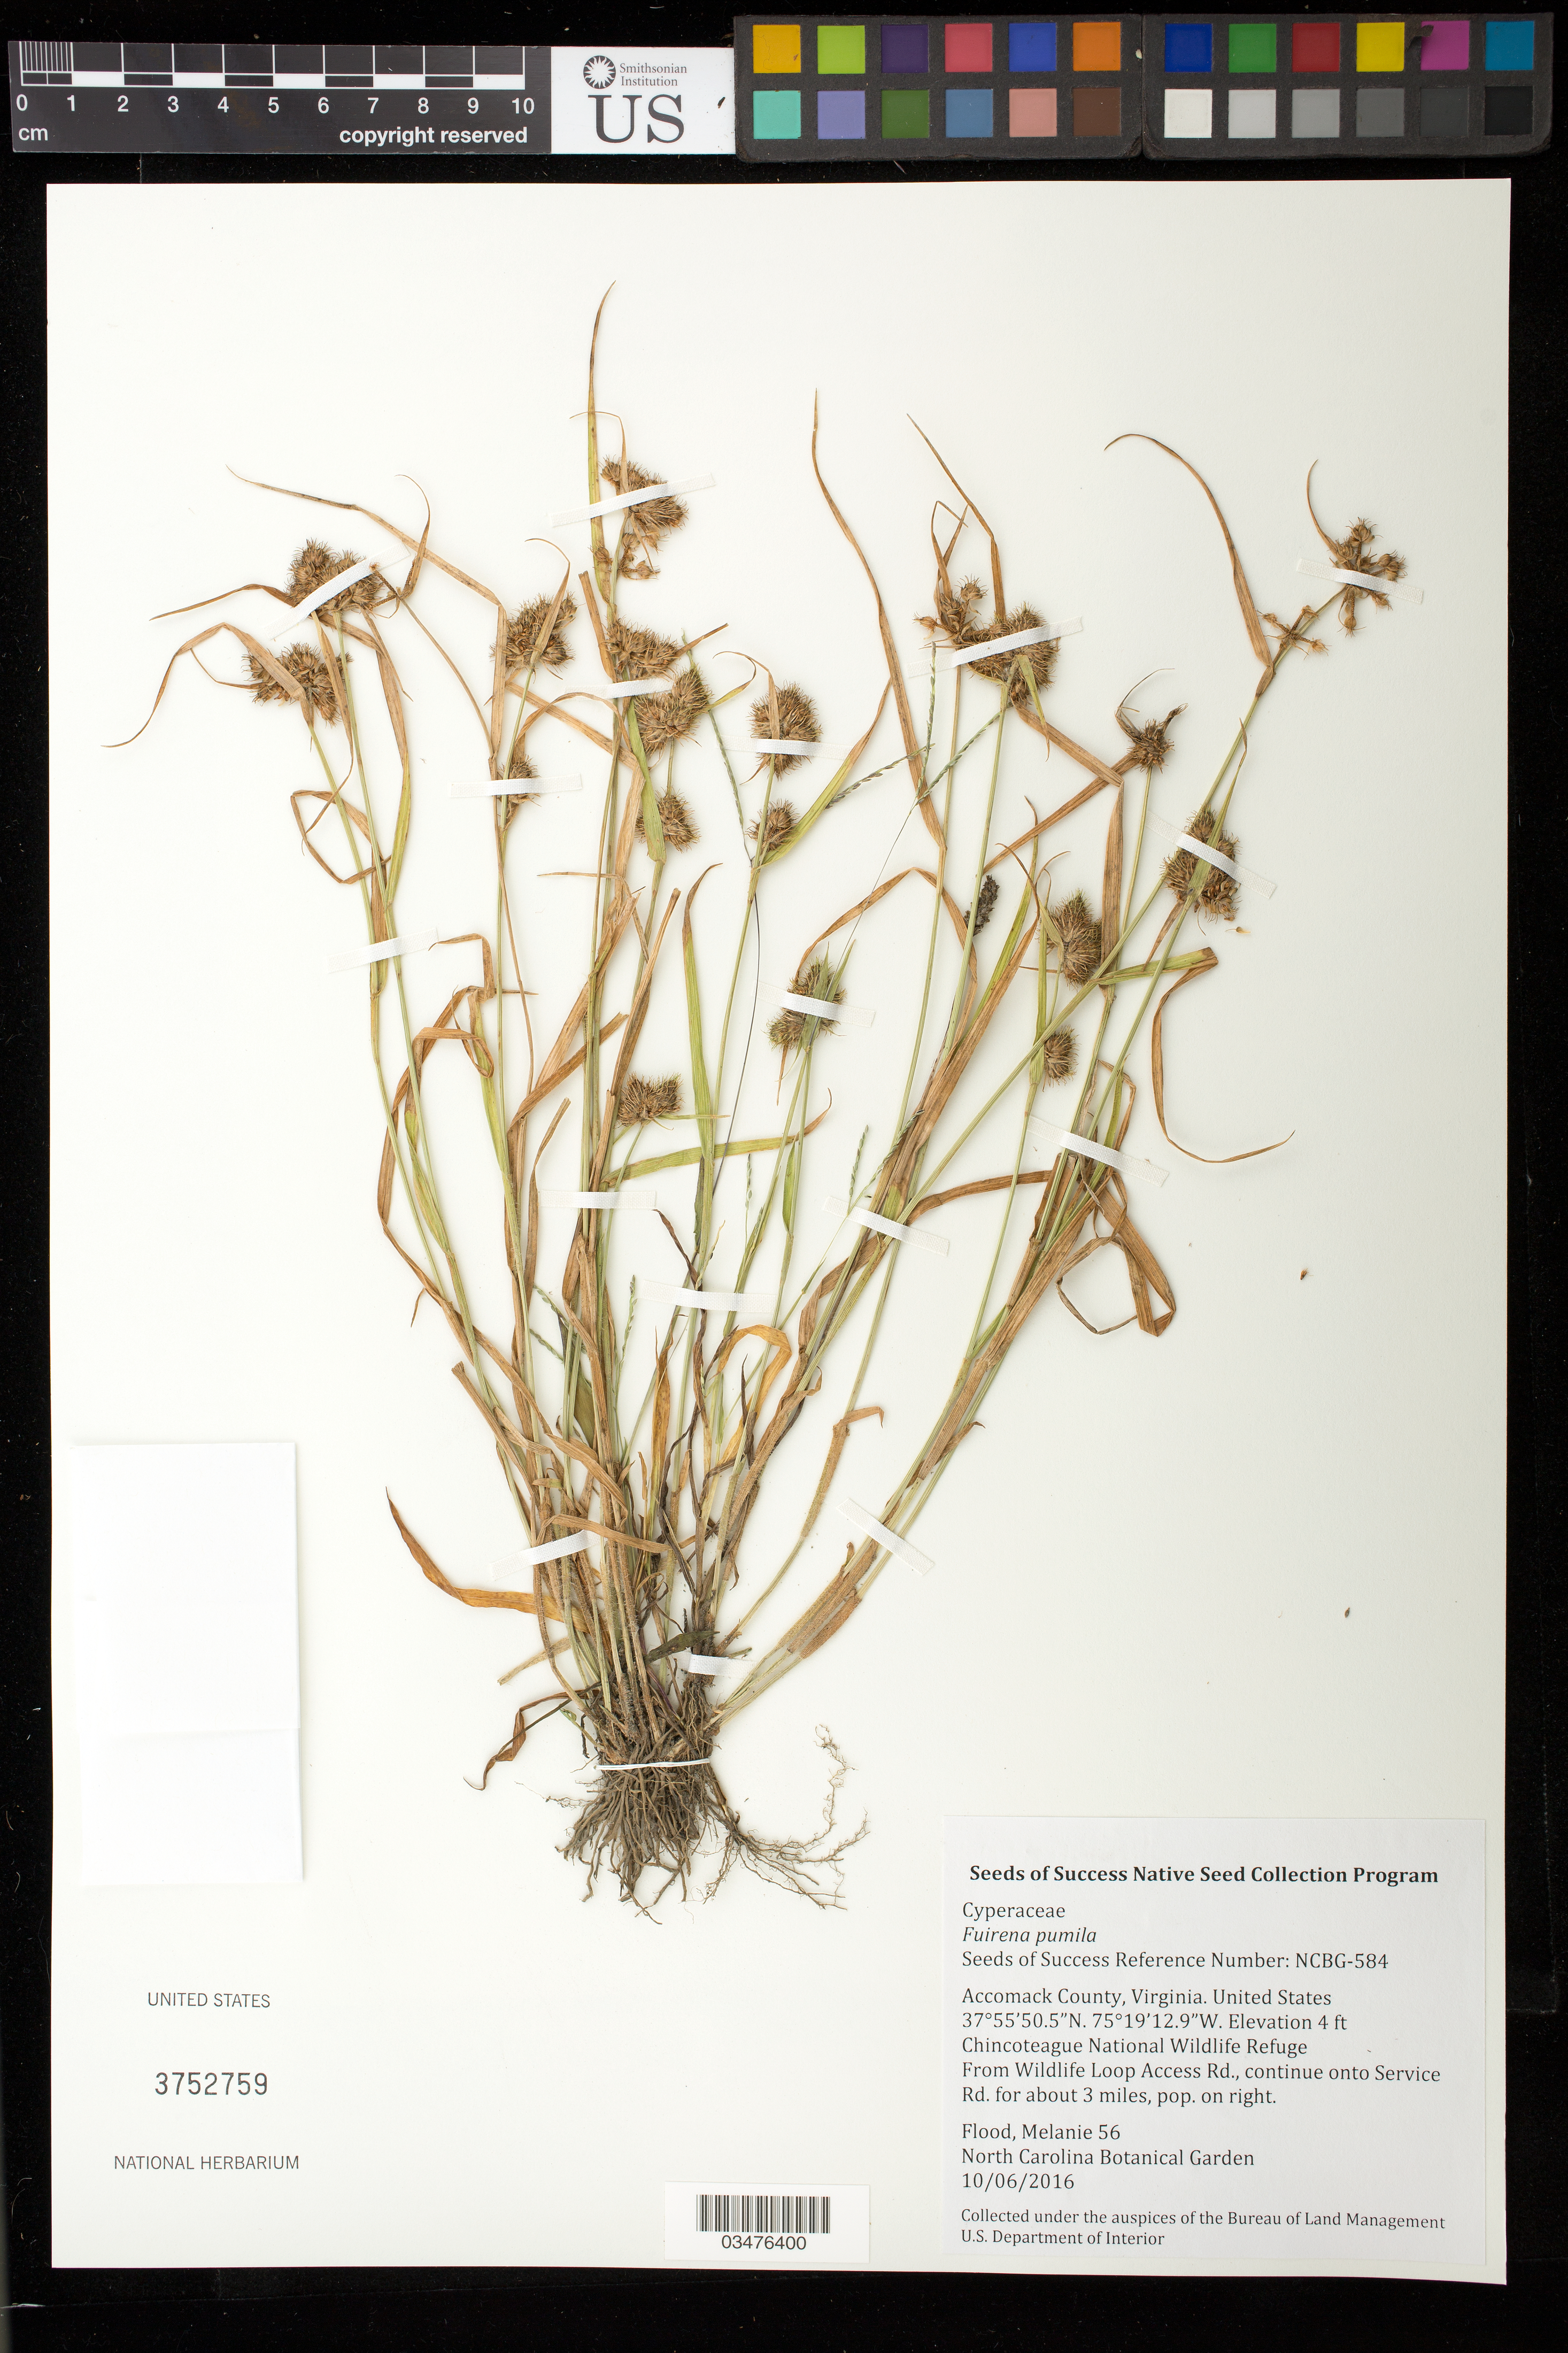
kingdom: Plantae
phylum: Tracheophyta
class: Liliopsida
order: Poales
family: Cyperaceae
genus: Fuirena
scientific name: Fuirena pumila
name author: (Torr.) Spreng.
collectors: M. Flood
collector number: NCBG-584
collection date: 2016-10-06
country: United States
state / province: Virginia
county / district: Accomack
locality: Chincoteague National Wildlife Refuge, Service Rd. from Wildlife Loop for 3 mi.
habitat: Roadside grassland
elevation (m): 1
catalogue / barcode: US 3752759